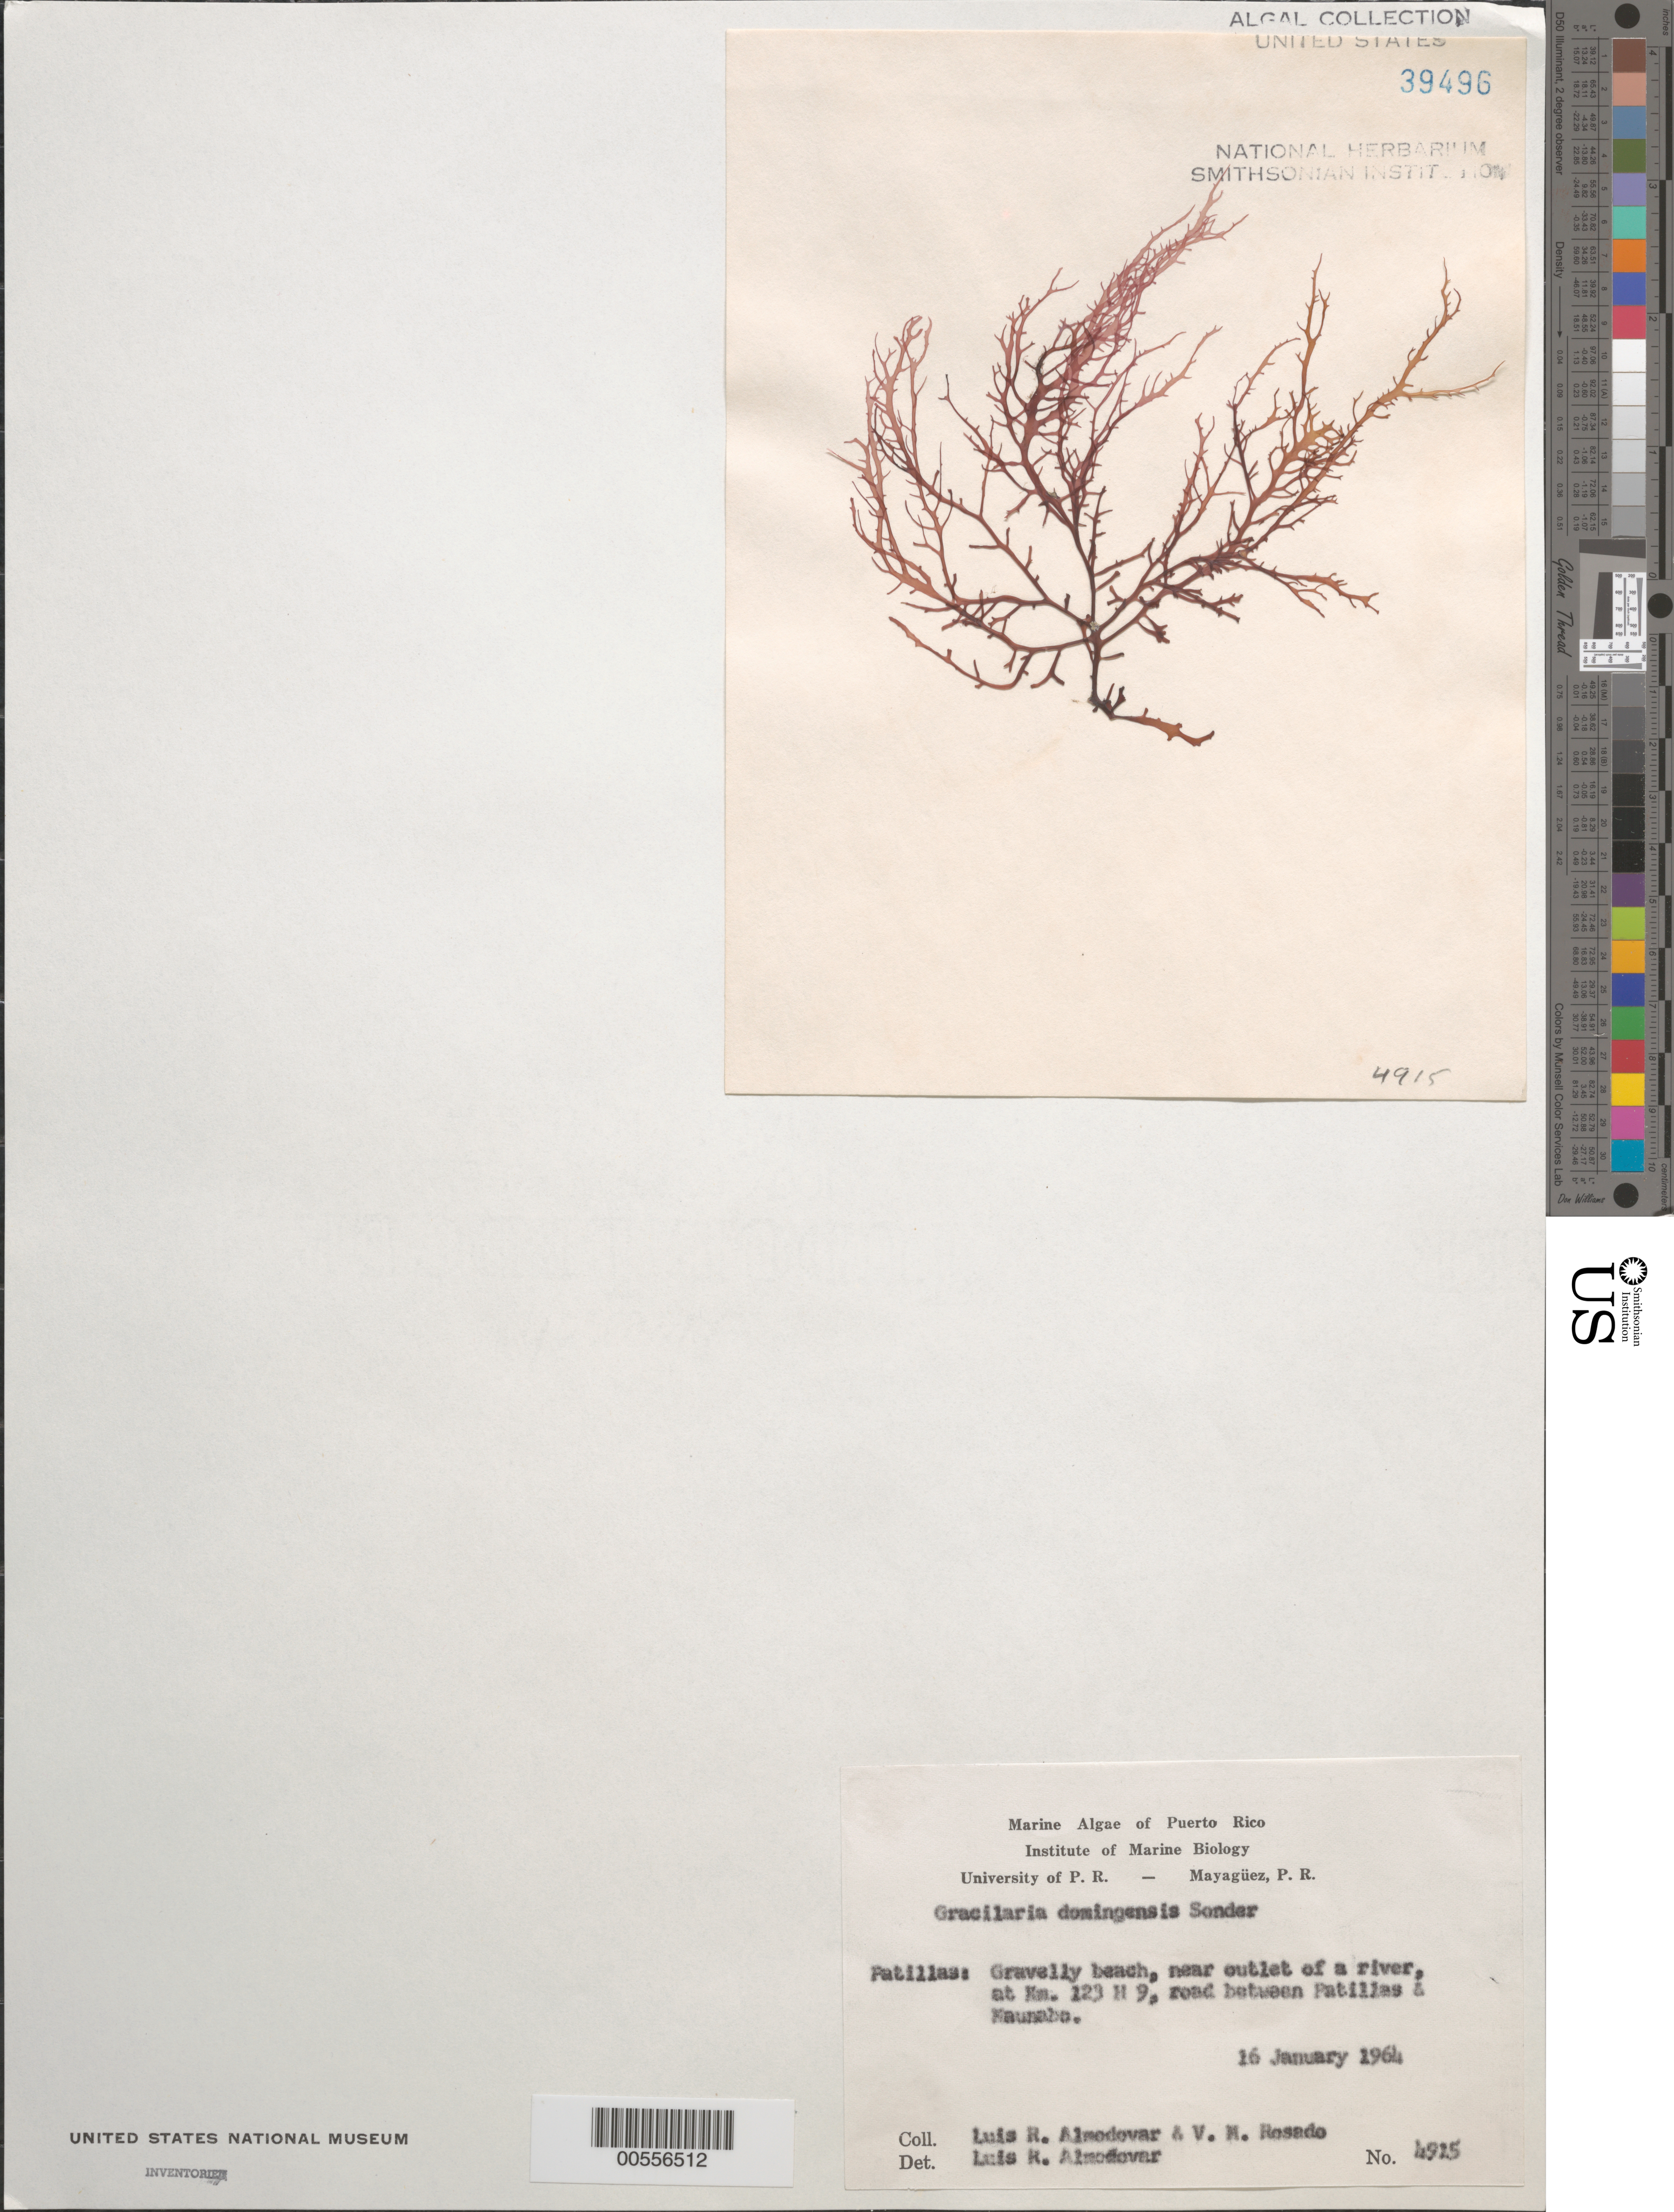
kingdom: Plantae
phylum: Rhodophyta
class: Florideophyceae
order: Gracilariales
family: Gracilariaceae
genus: Gracilaria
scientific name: Gracilaria domingensis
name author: (Kütz.) O.G. Sond. in Dickie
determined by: Almodovar, L. R.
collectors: L. Almodovar & V. Rosado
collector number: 4915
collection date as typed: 16 Jan 1964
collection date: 1964-01-16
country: Puerto Rico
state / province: Patillas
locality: Between Patillas and Maunabo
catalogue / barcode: US 39496